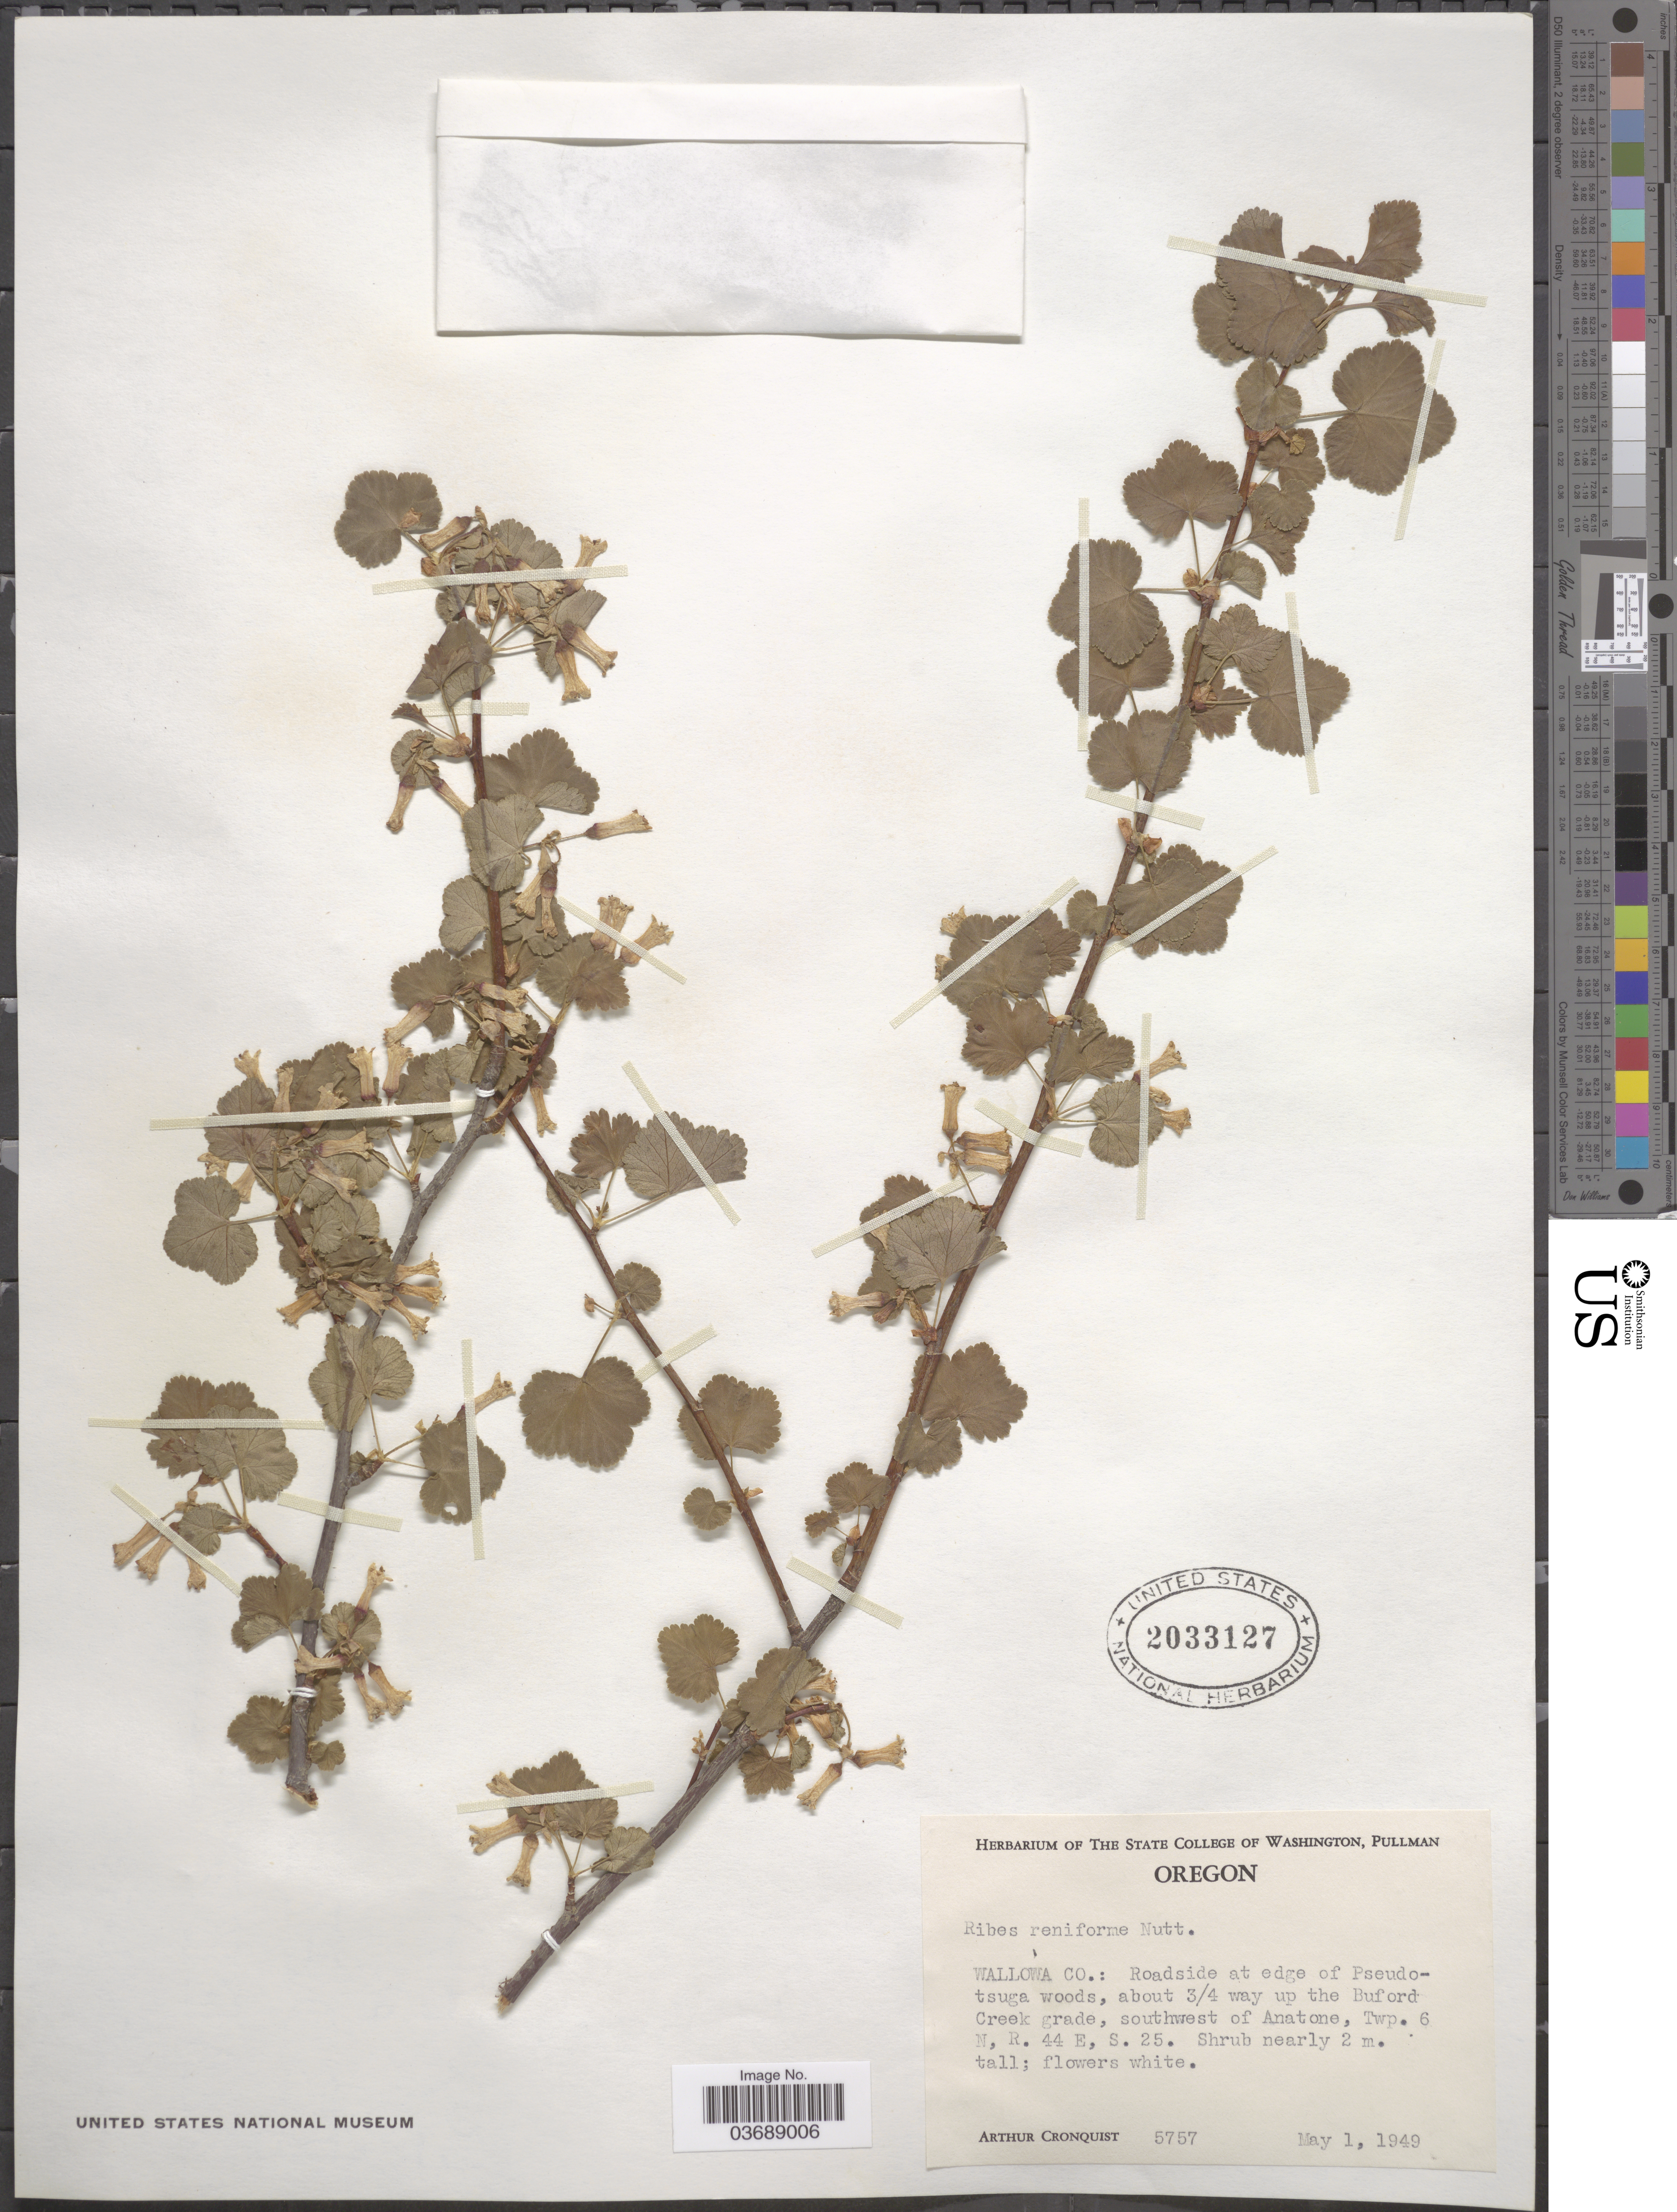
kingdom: Plantae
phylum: Tracheophyta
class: Magnoliopsida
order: Saxifragales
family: Grossulariaceae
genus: Ribes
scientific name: Ribes reniforme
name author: Nutt.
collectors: A. J. Cronquist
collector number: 5757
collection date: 1949-05-01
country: United States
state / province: Oregon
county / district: Wallowa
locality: Wallowa Co.: Roadside at edge of Pseudotsuga woods, about ¾ way up the Buford Creek grade, southwest of Anatone, Twp. 6 N, R. 44 E, S. 25.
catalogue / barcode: US 2033127